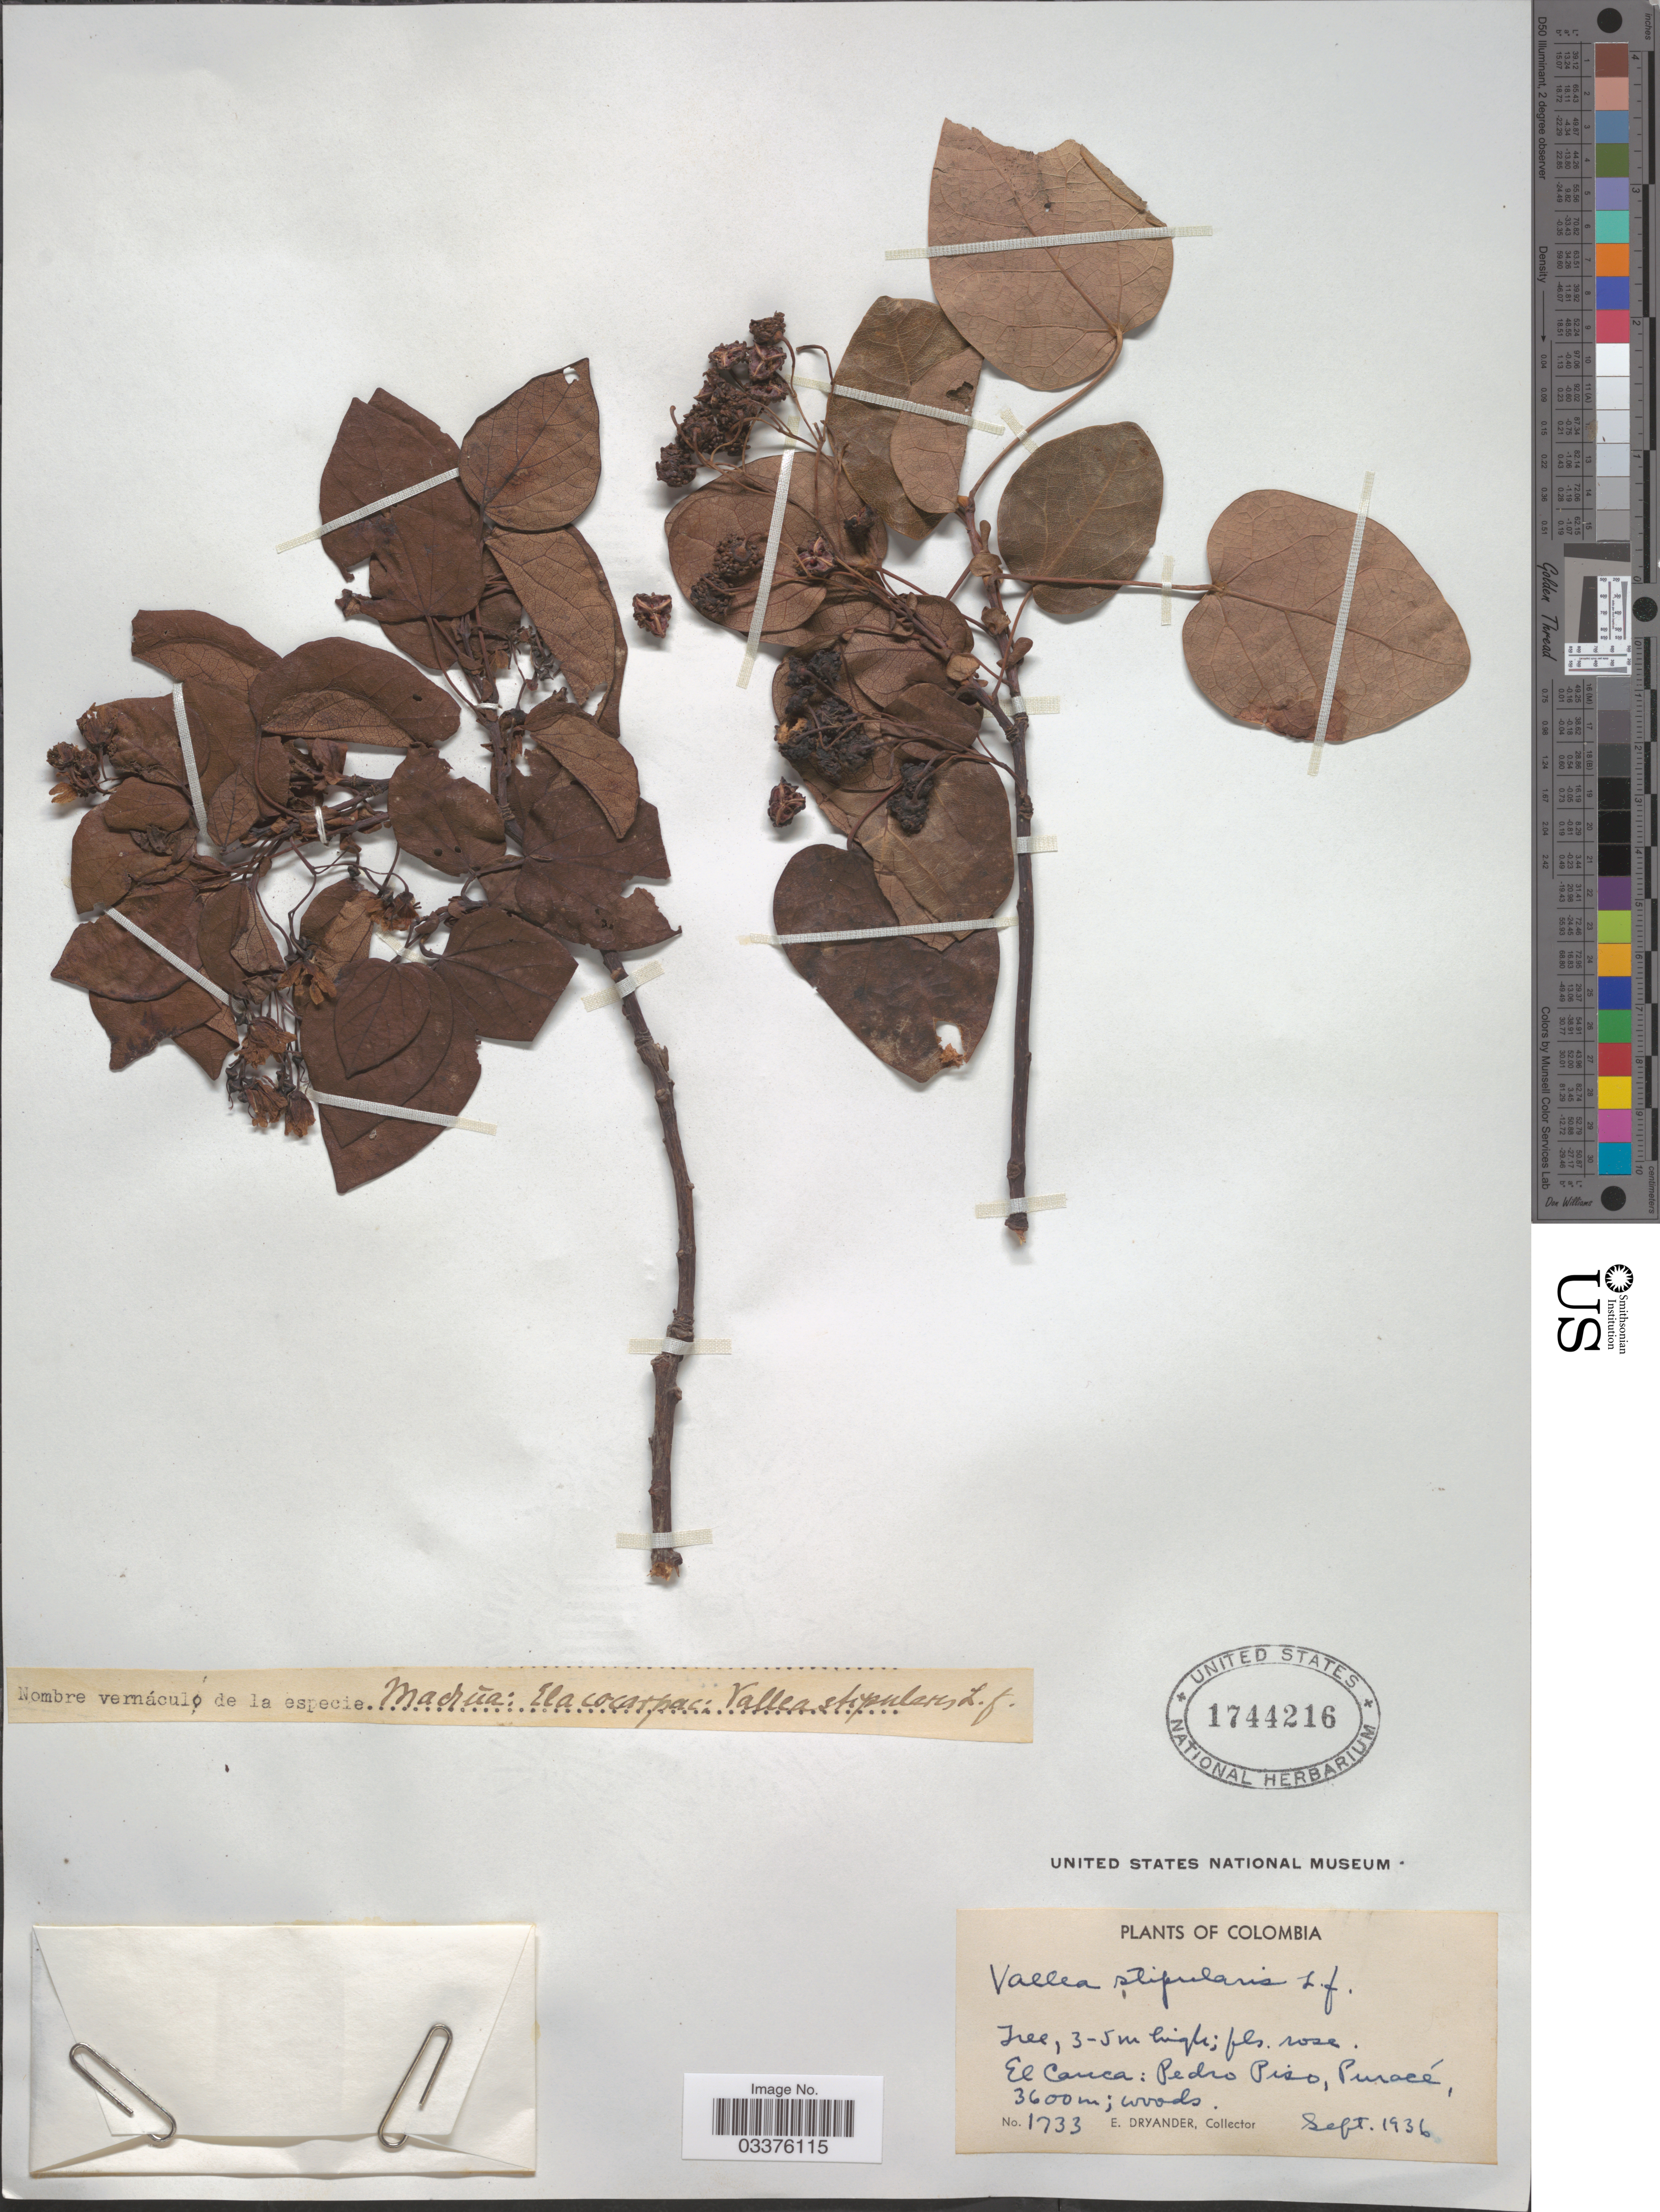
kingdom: Plantae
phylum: Tracheophyta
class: Magnoliopsida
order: Oxalidales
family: Elaeocarpaceae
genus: Vallea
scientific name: Vallea stipularis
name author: L. f.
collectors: E. Dryander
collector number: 1733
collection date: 1936-09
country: Colombia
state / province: Cauca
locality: El Cauca: Pedro Piso, Puracé.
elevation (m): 3600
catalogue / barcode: US 1744216